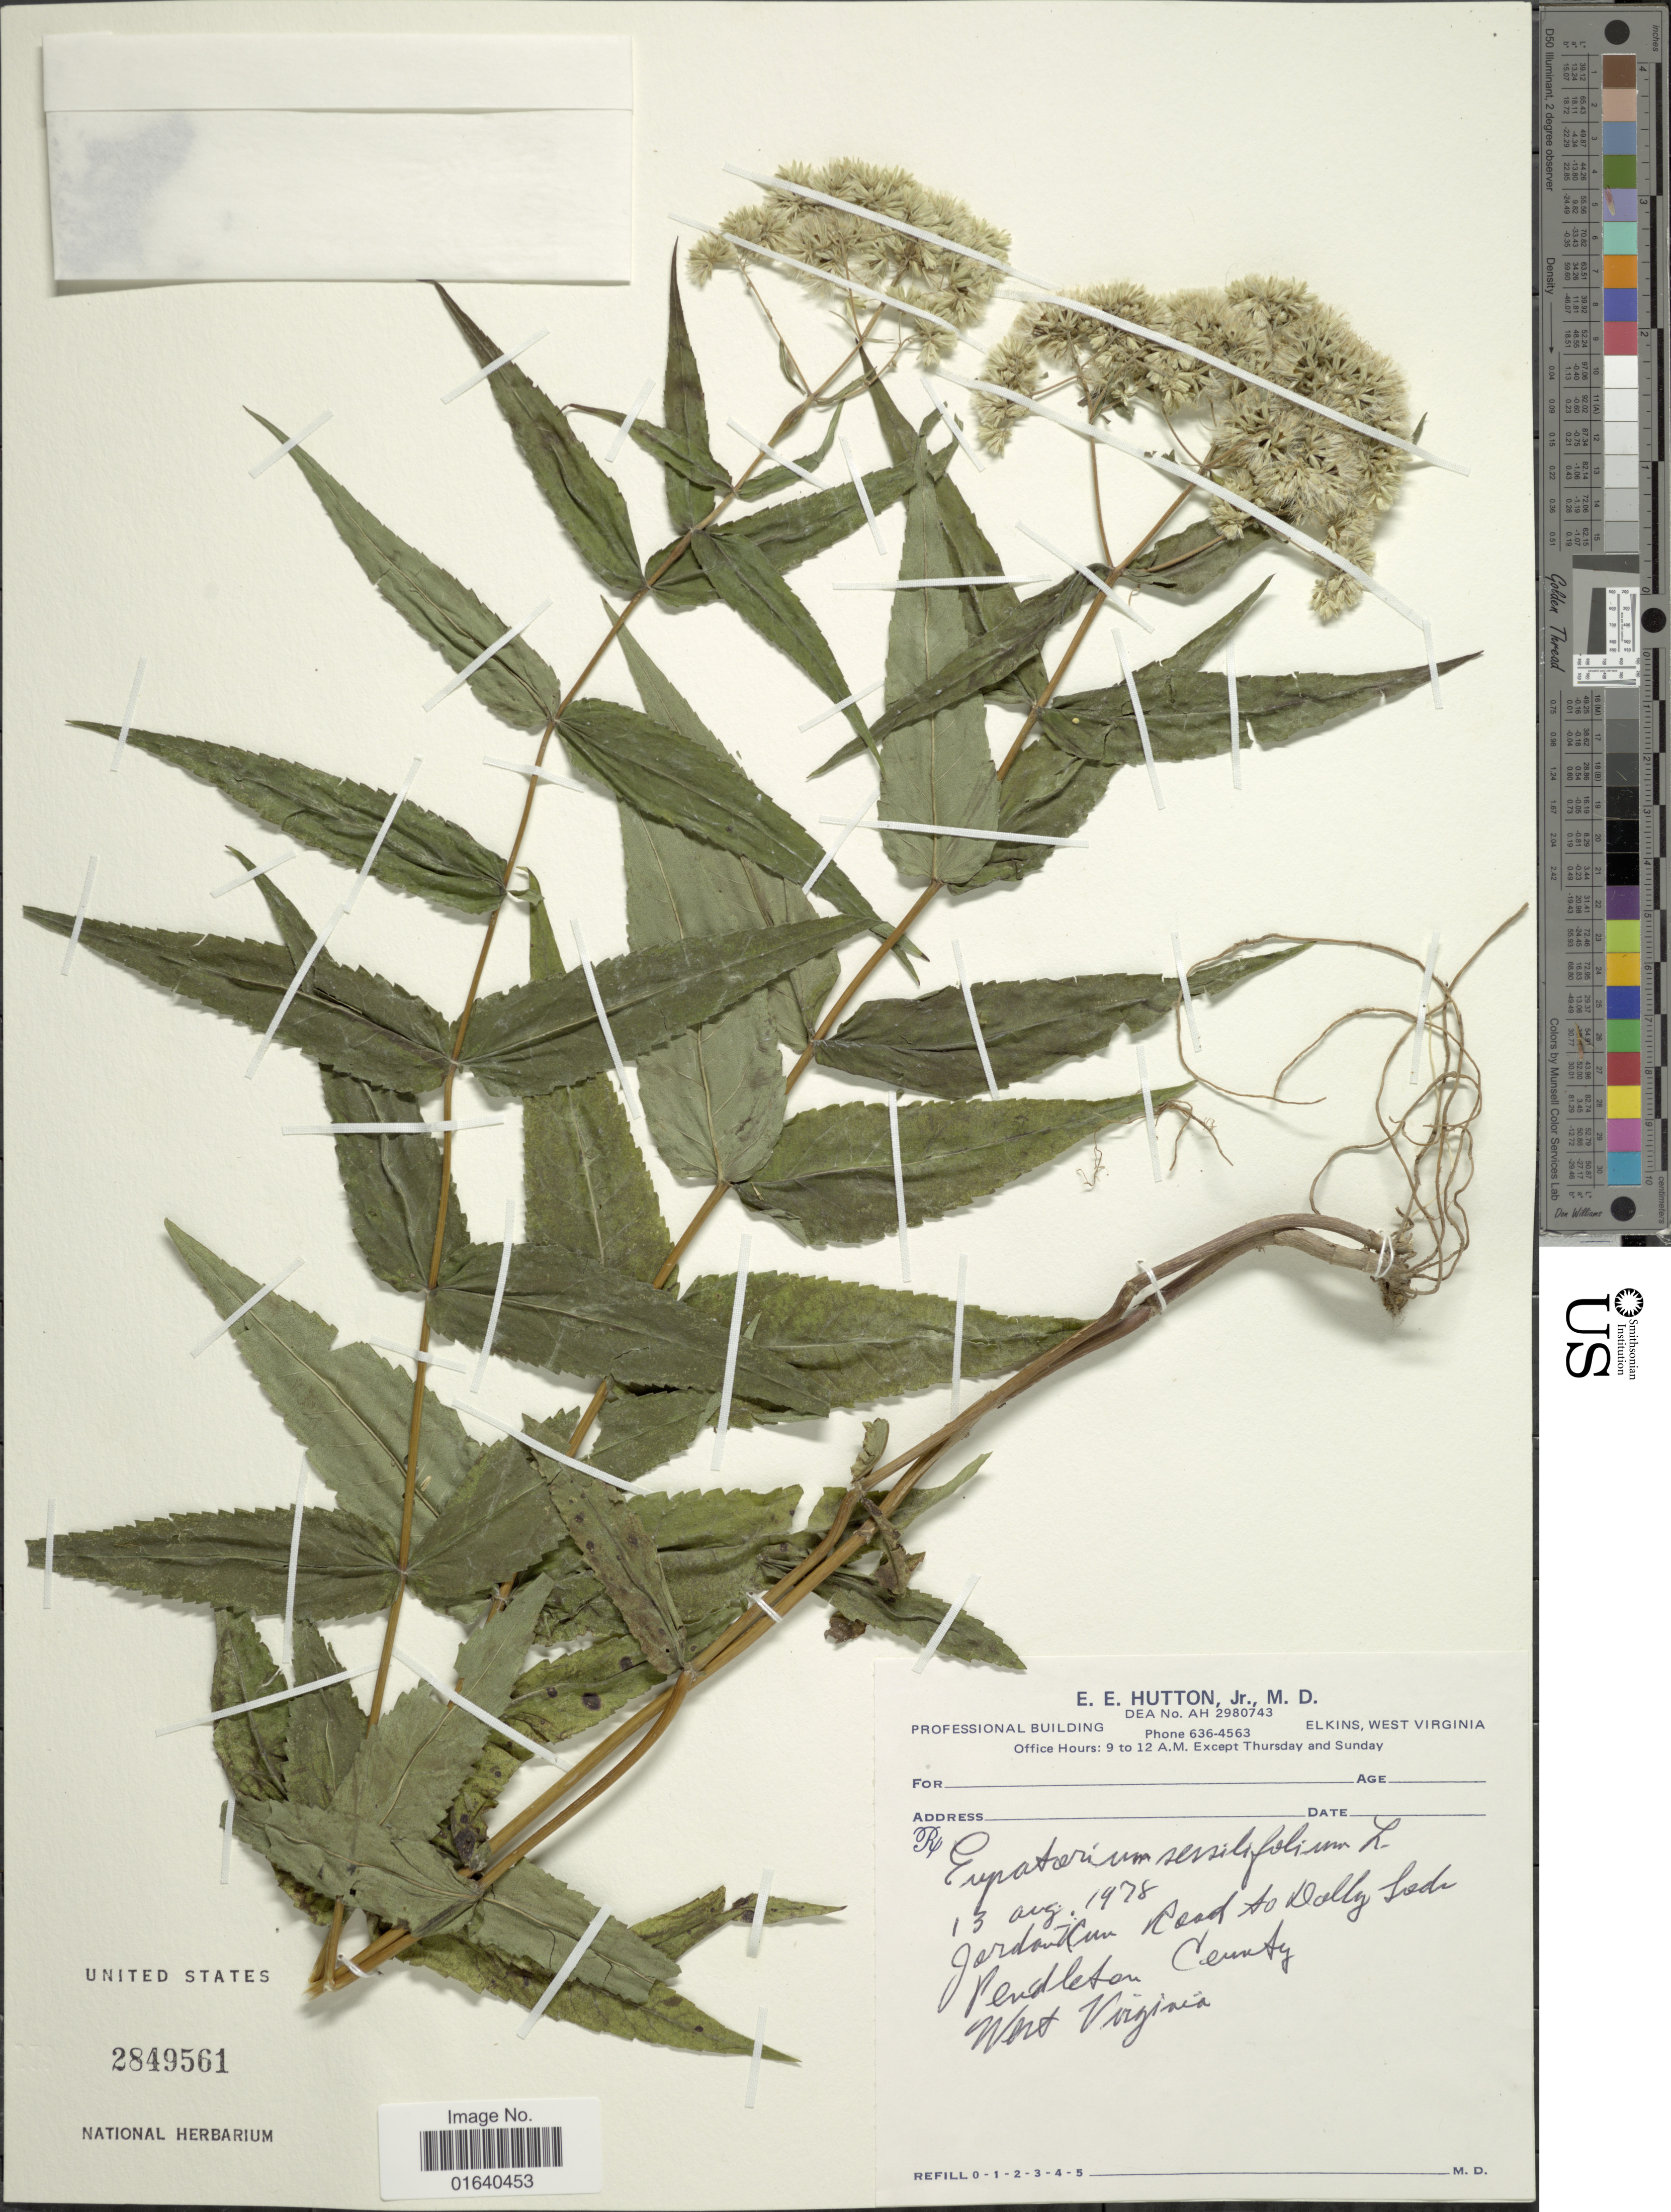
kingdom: Plantae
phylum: Tracheophyta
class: Magnoliopsida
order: Asterales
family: Asteraceae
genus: Eupatorium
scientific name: Eupatorium sessilifolium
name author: L.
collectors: E. Hutton Jr.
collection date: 1978-08-13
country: United States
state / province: West Virginia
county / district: Pendleton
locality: Jordan Run Road to Dolly Sods, Pendleton County.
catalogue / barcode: US 2849561